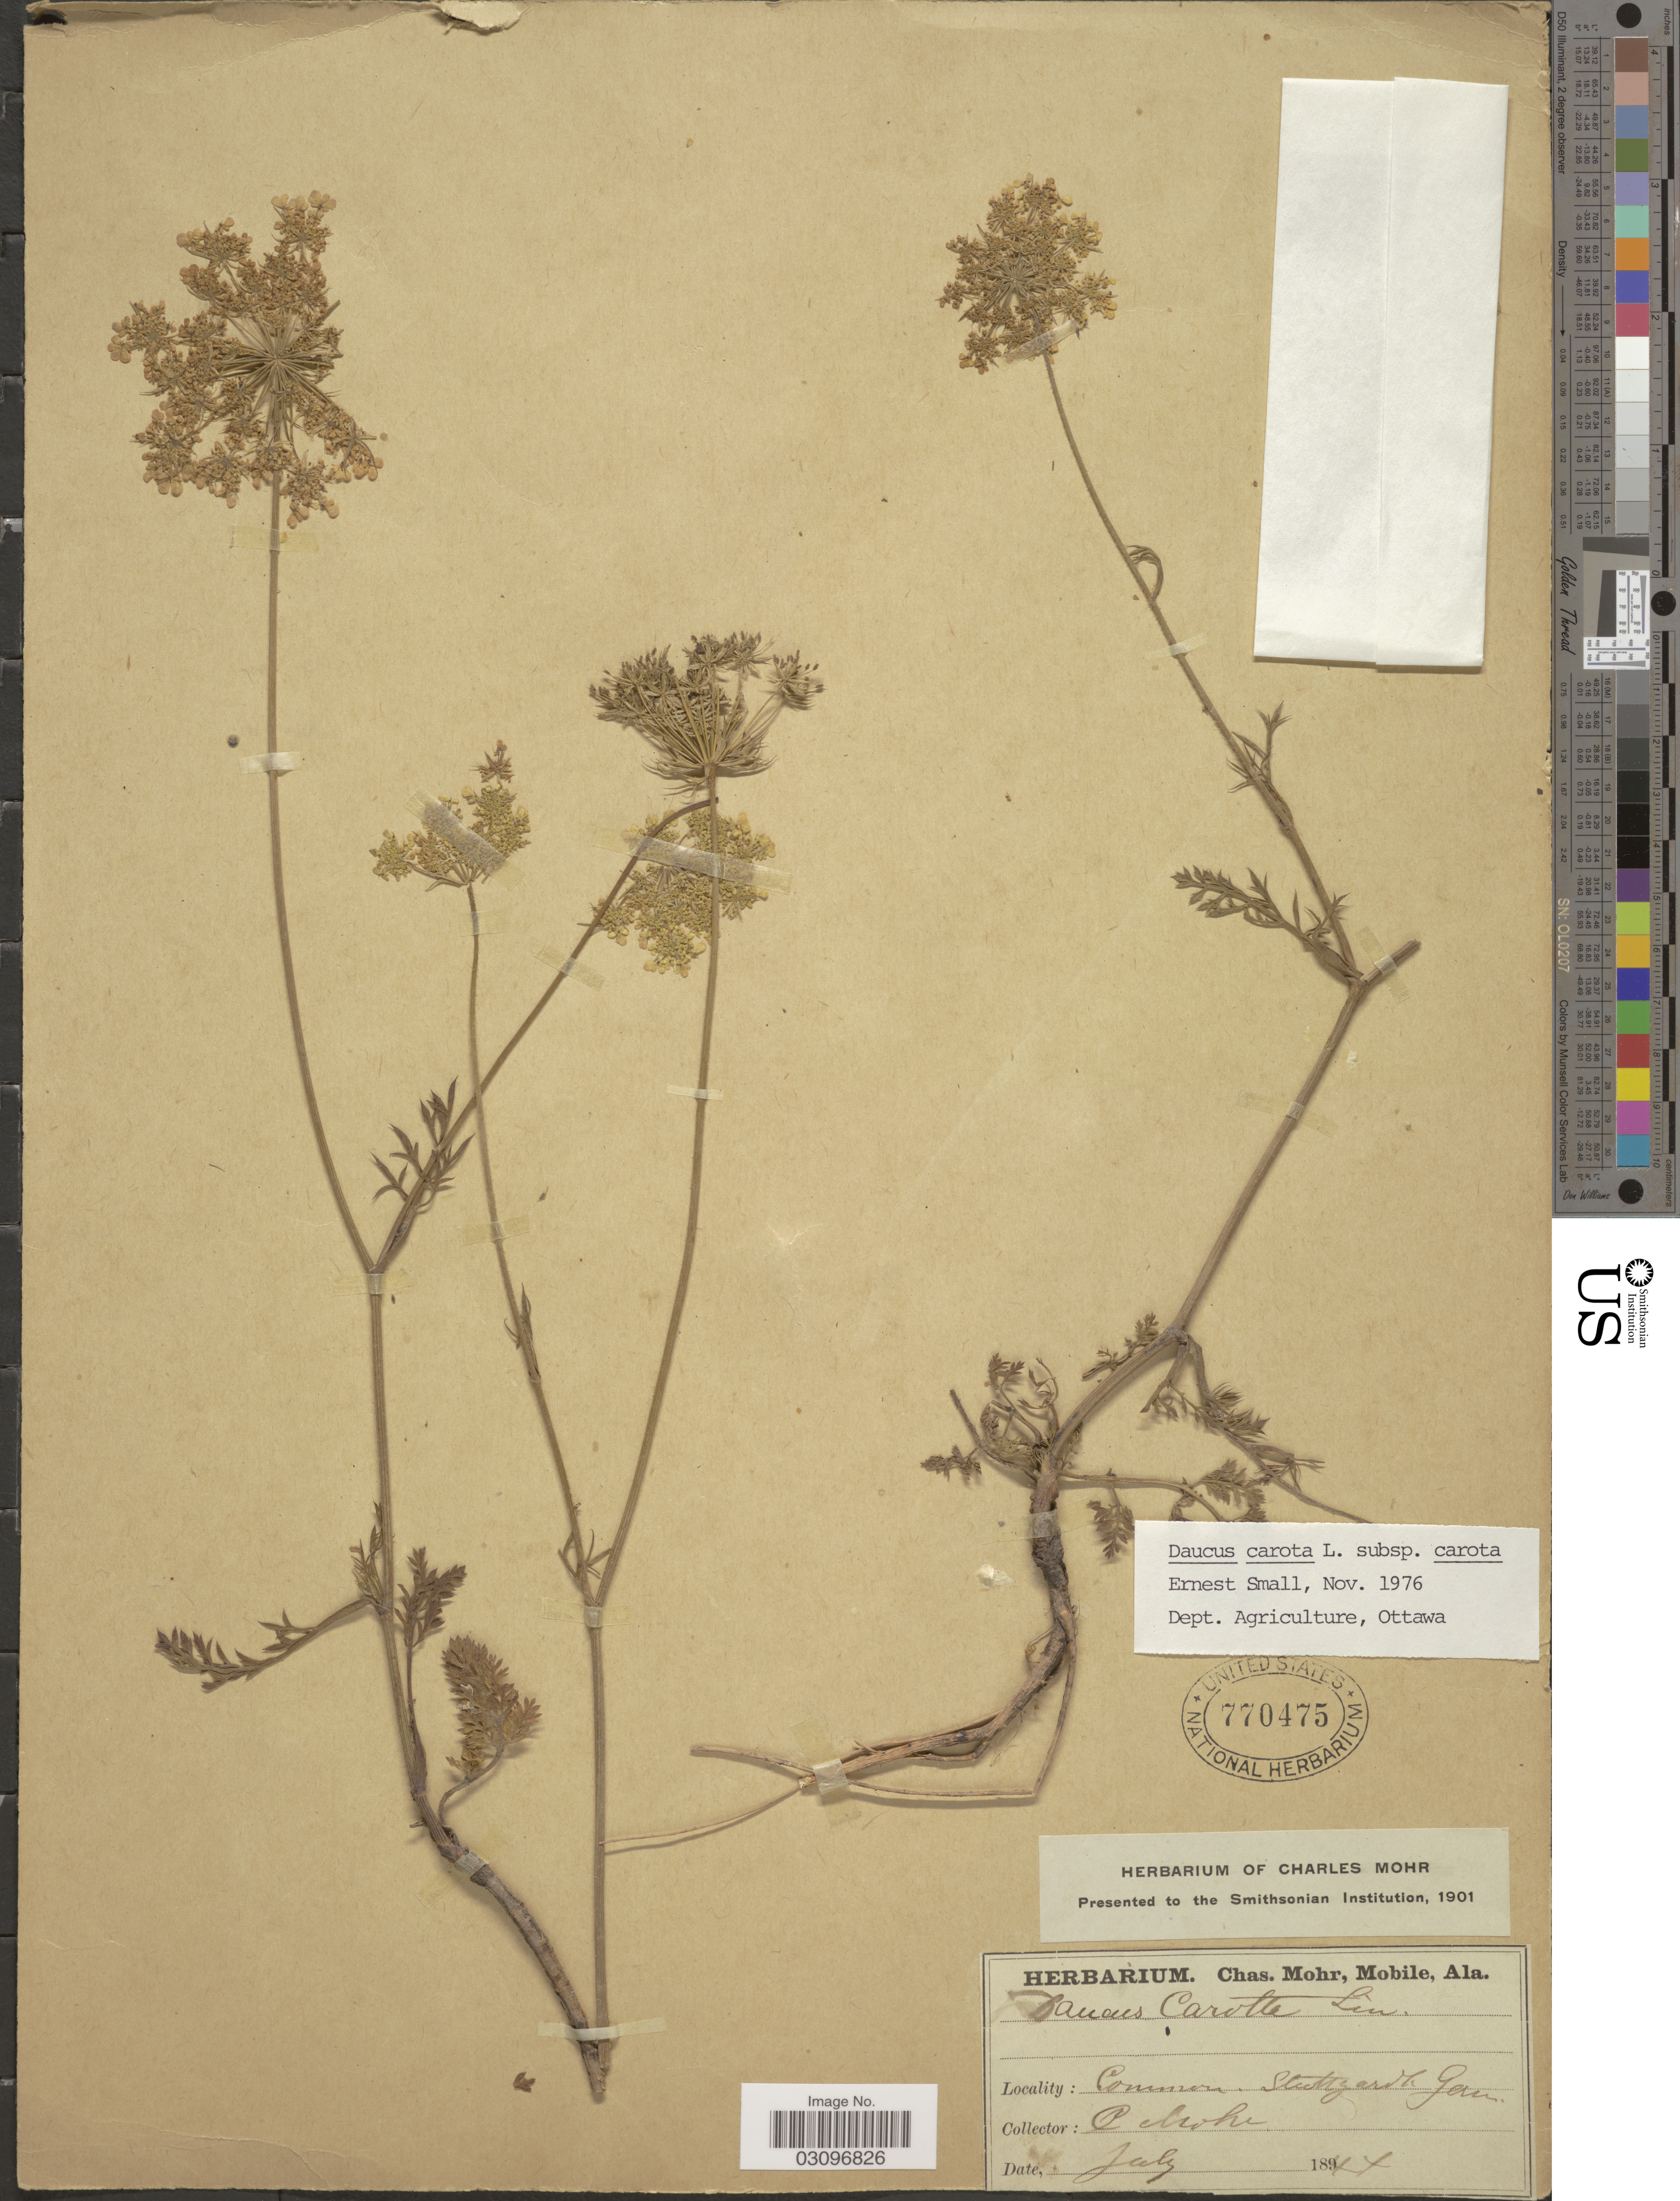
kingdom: Plantae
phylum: Tracheophyta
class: Magnoliopsida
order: Apiales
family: Apiaceae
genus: Daucus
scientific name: Daucus carota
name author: L.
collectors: C. T. Mohr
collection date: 1844-07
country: Germany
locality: Stuttgardt, Germ.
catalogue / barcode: US 770475